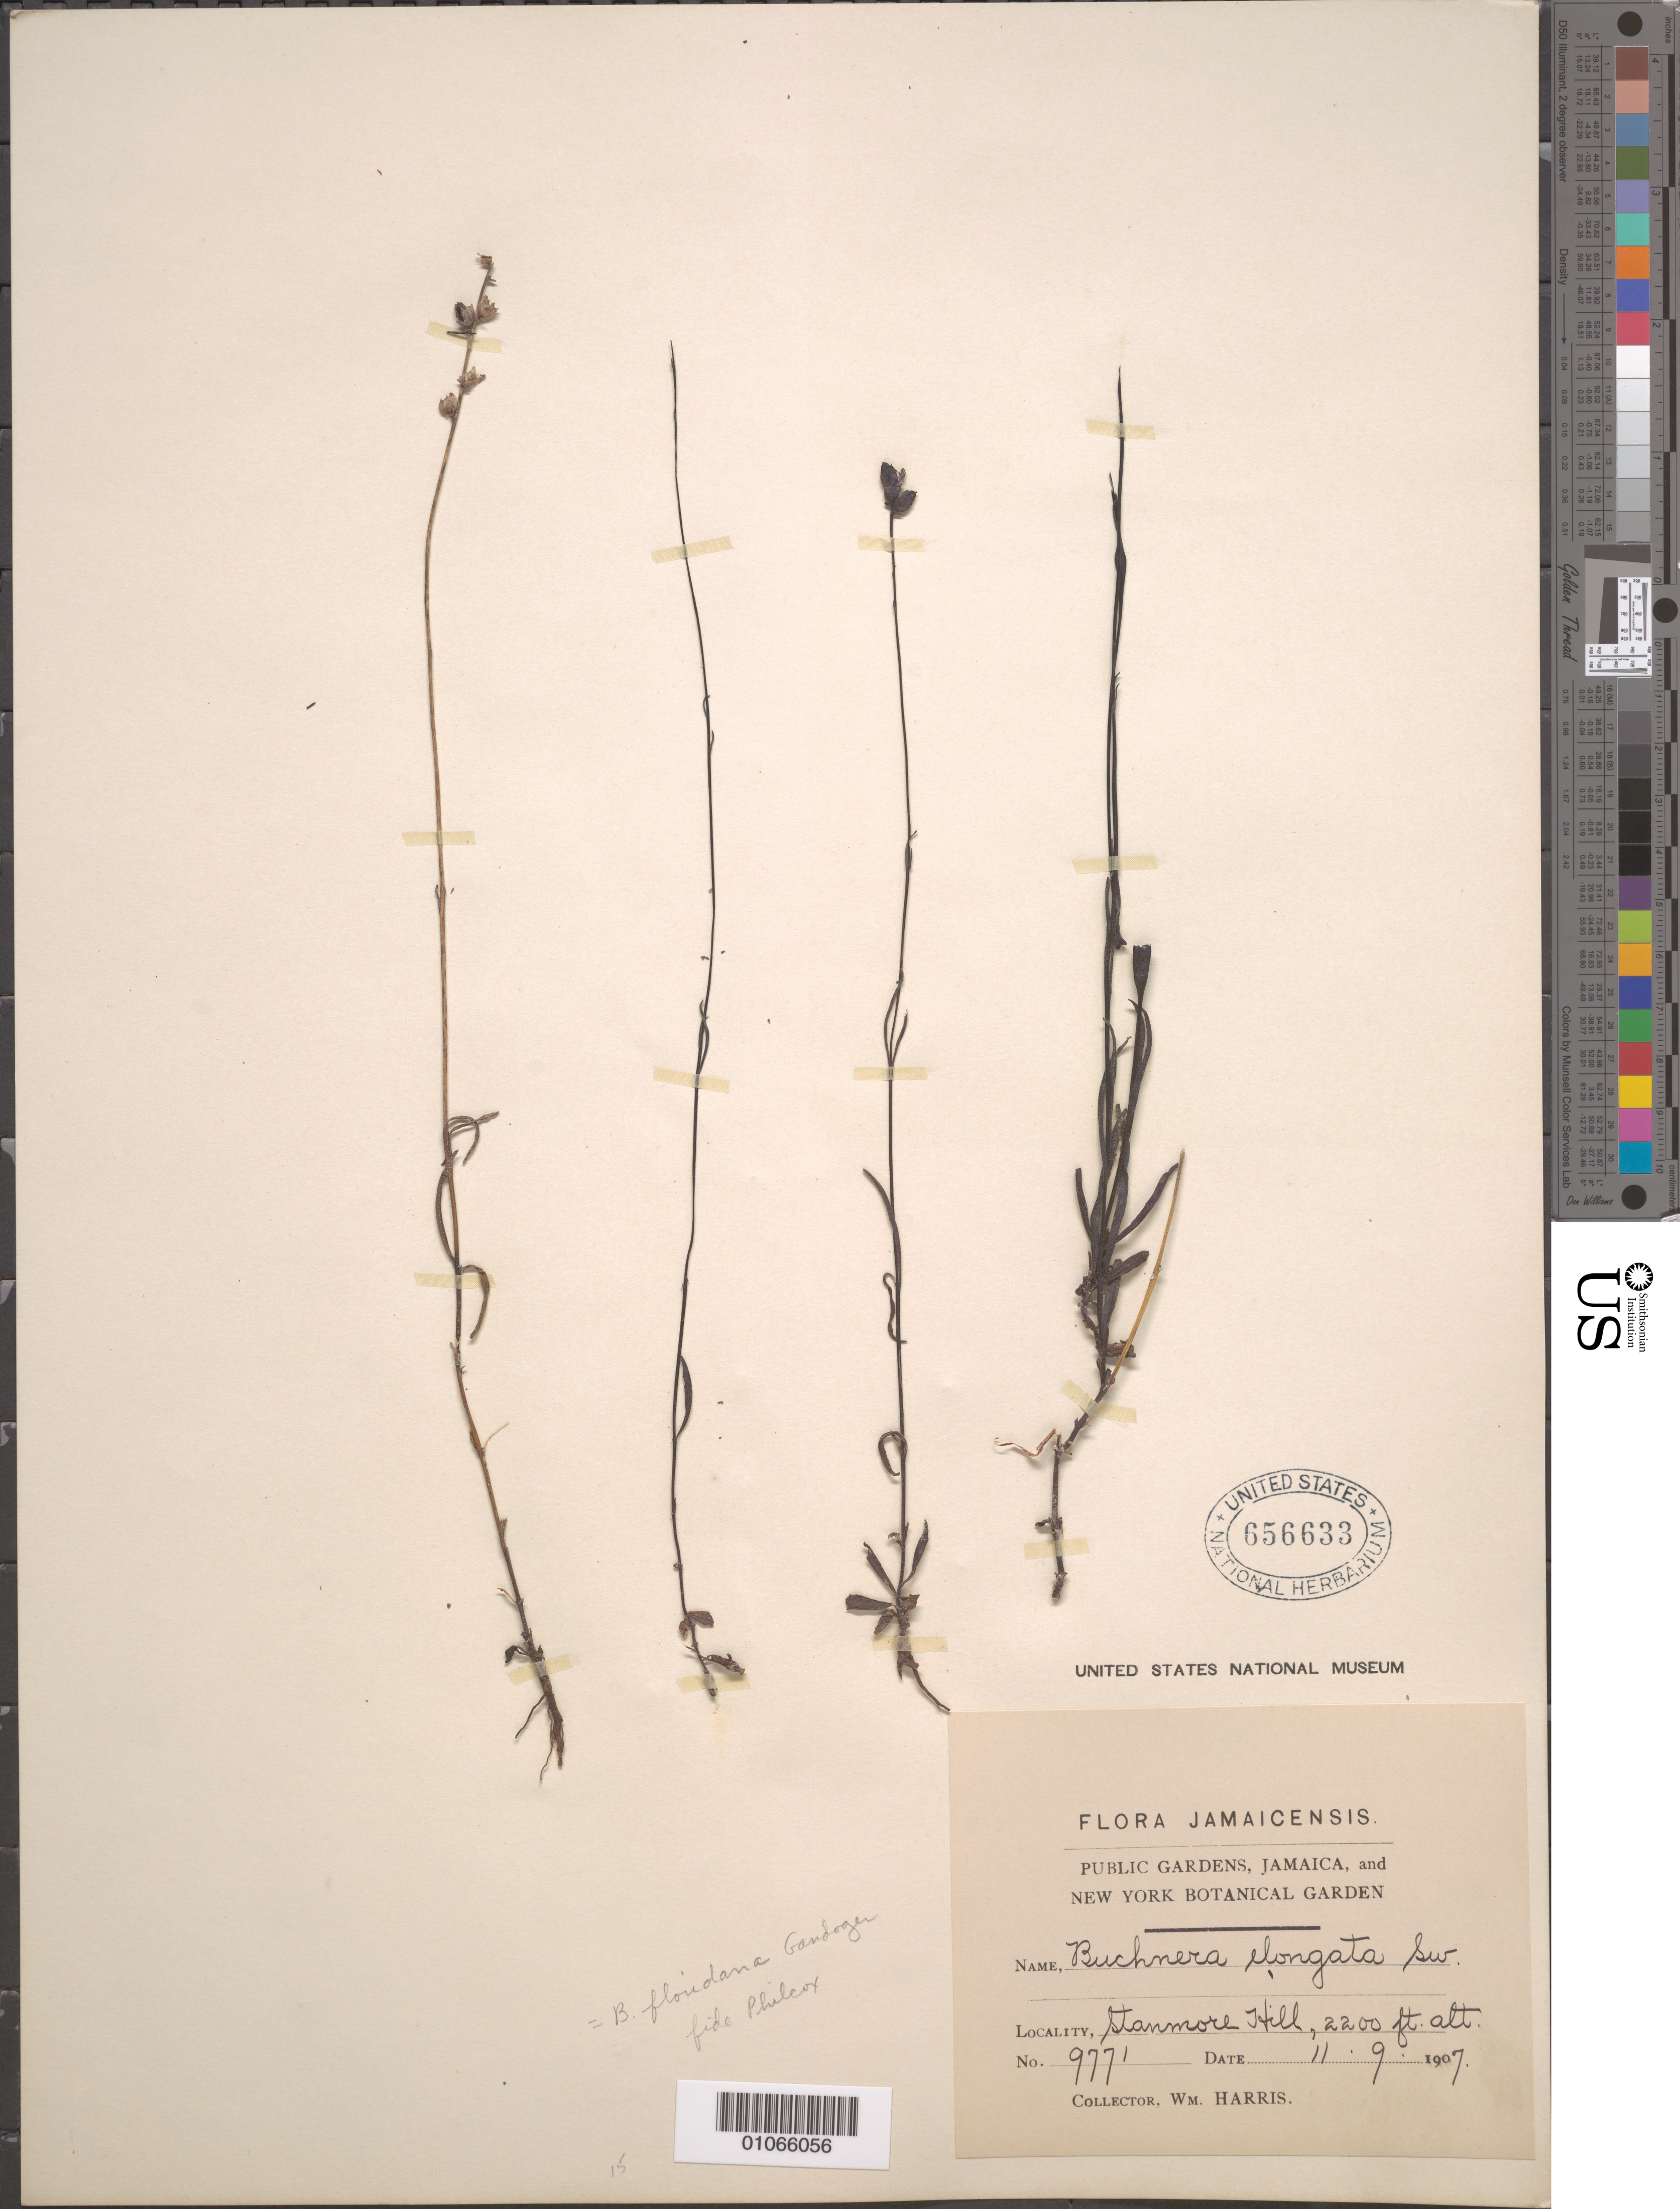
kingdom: Plantae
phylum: Tracheophyta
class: Magnoliopsida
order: Lamiales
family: Orobanchaceae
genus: Buchnera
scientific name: Buchnera floridana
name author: Gand.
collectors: W. Harris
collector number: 9771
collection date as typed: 11 Sep 1907 or 09 Nov 1907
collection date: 1907-09-11 or 1907-11-09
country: Jamaica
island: Jamaica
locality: Stanmore Hill.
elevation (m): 671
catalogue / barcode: US 656633